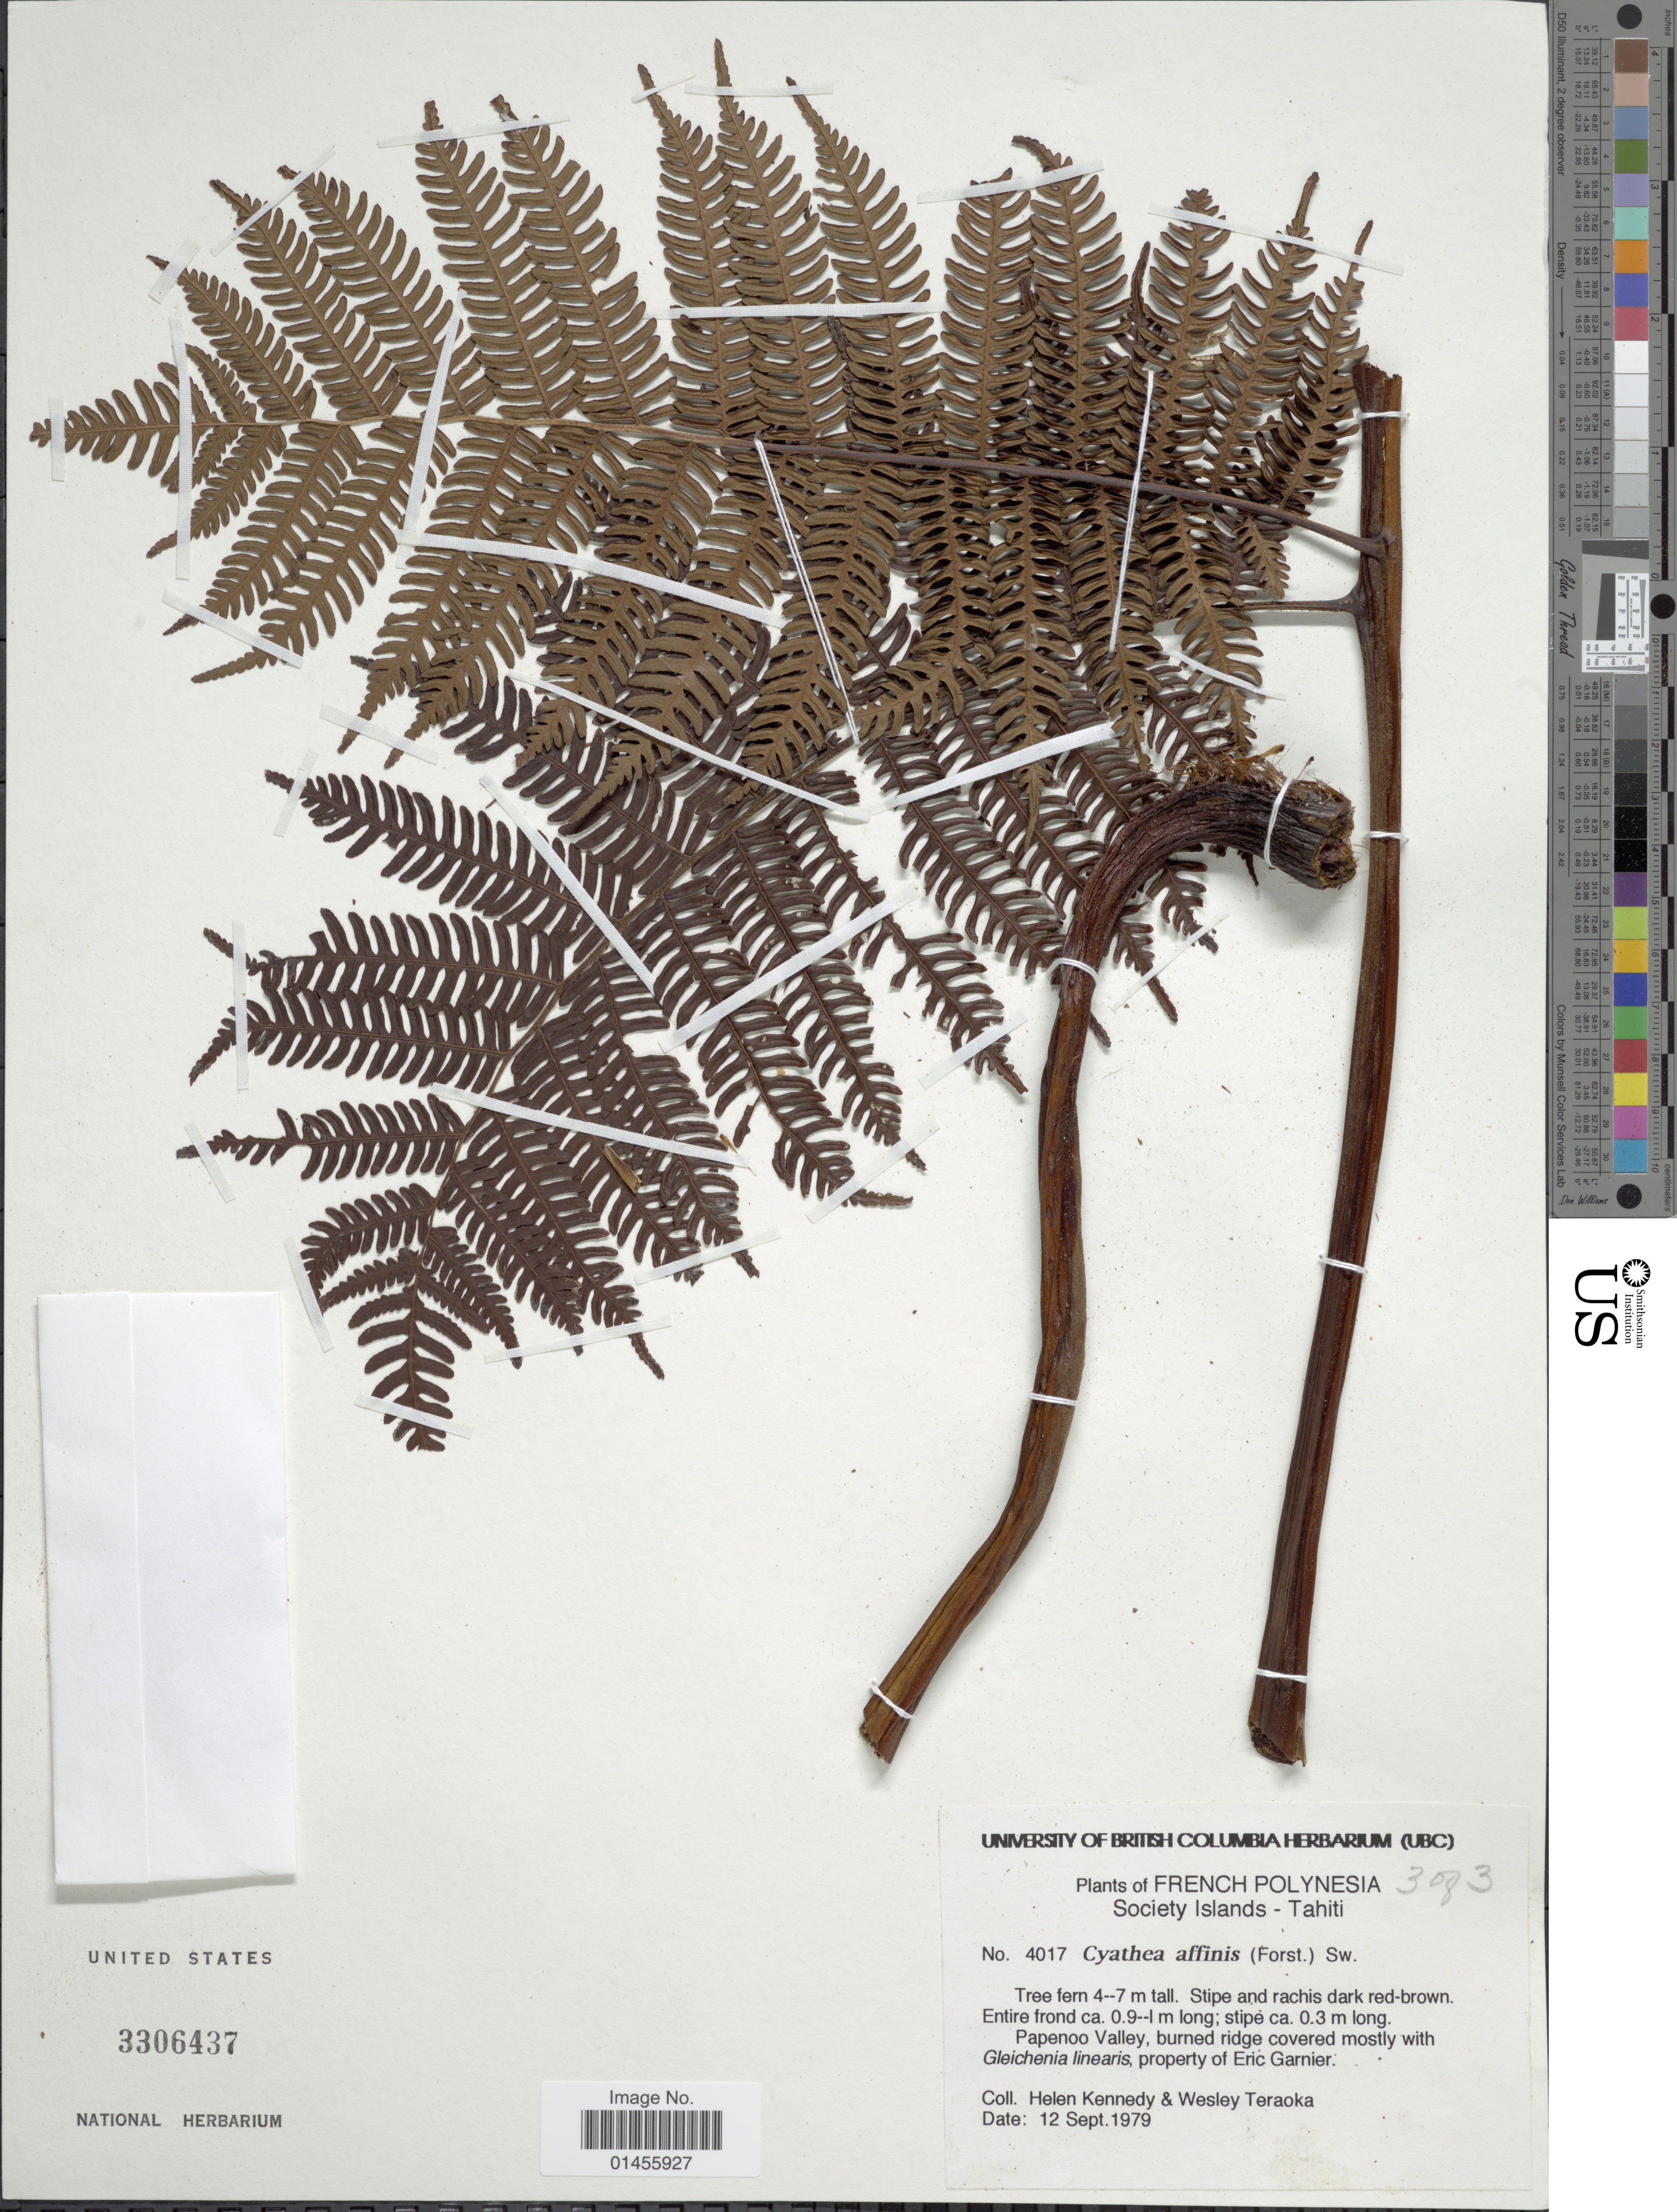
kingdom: Plantae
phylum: Tracheophyta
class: Polypodiopsida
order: Cyatheales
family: Cyatheaceae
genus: Alsophila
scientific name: Alsophila tahitensis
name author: Brack. in Wilkes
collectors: H. Kennedy & W. Teraoka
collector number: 4017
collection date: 1979-09-12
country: French Polynesia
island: Tahiti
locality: Tahiti. Papenoo Valley, burned ridge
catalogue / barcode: US 3306437